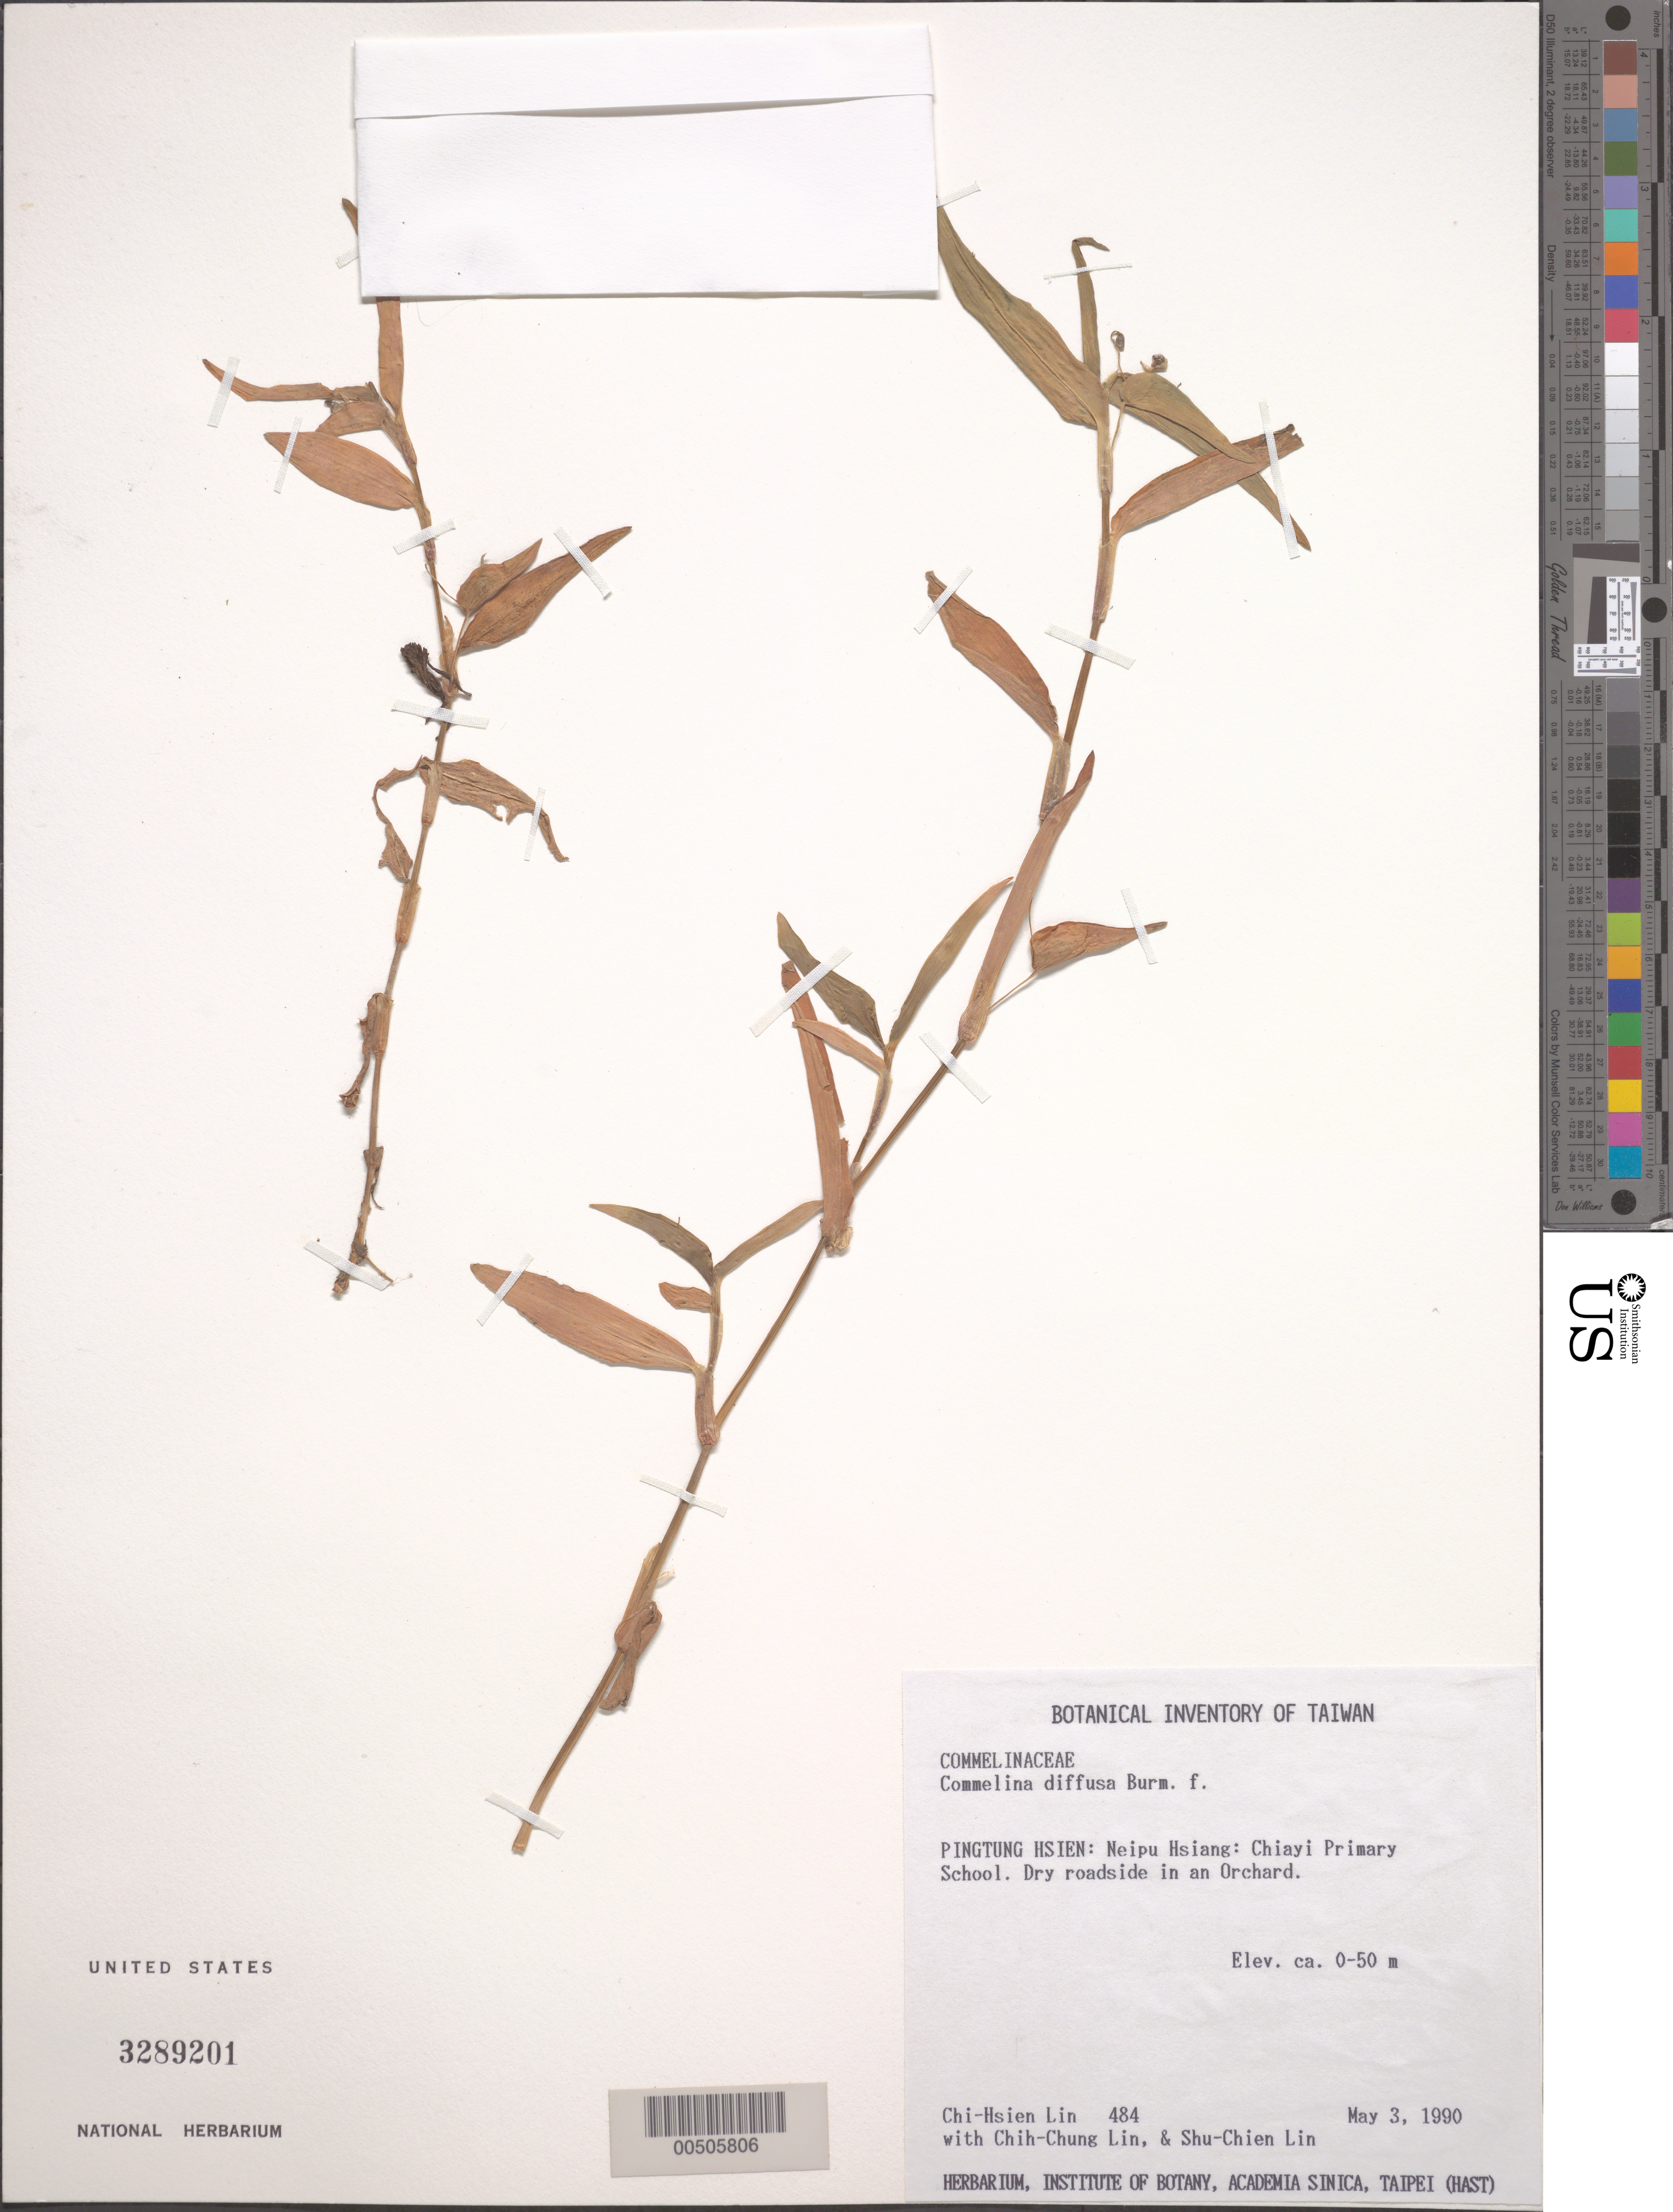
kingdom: Plantae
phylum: Tracheophyta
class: Liliopsida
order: Commelinales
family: Commelinaceae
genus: Commelina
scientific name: Commelina diffusa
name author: Burm. f.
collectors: C. Lin, C. Lin & S. Lin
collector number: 484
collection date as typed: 03 May 1990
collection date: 1990-05-03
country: Taiwan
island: Taiwan [Formosa]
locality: Pingtung hsien, neipu hsiang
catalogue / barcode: US 3289201